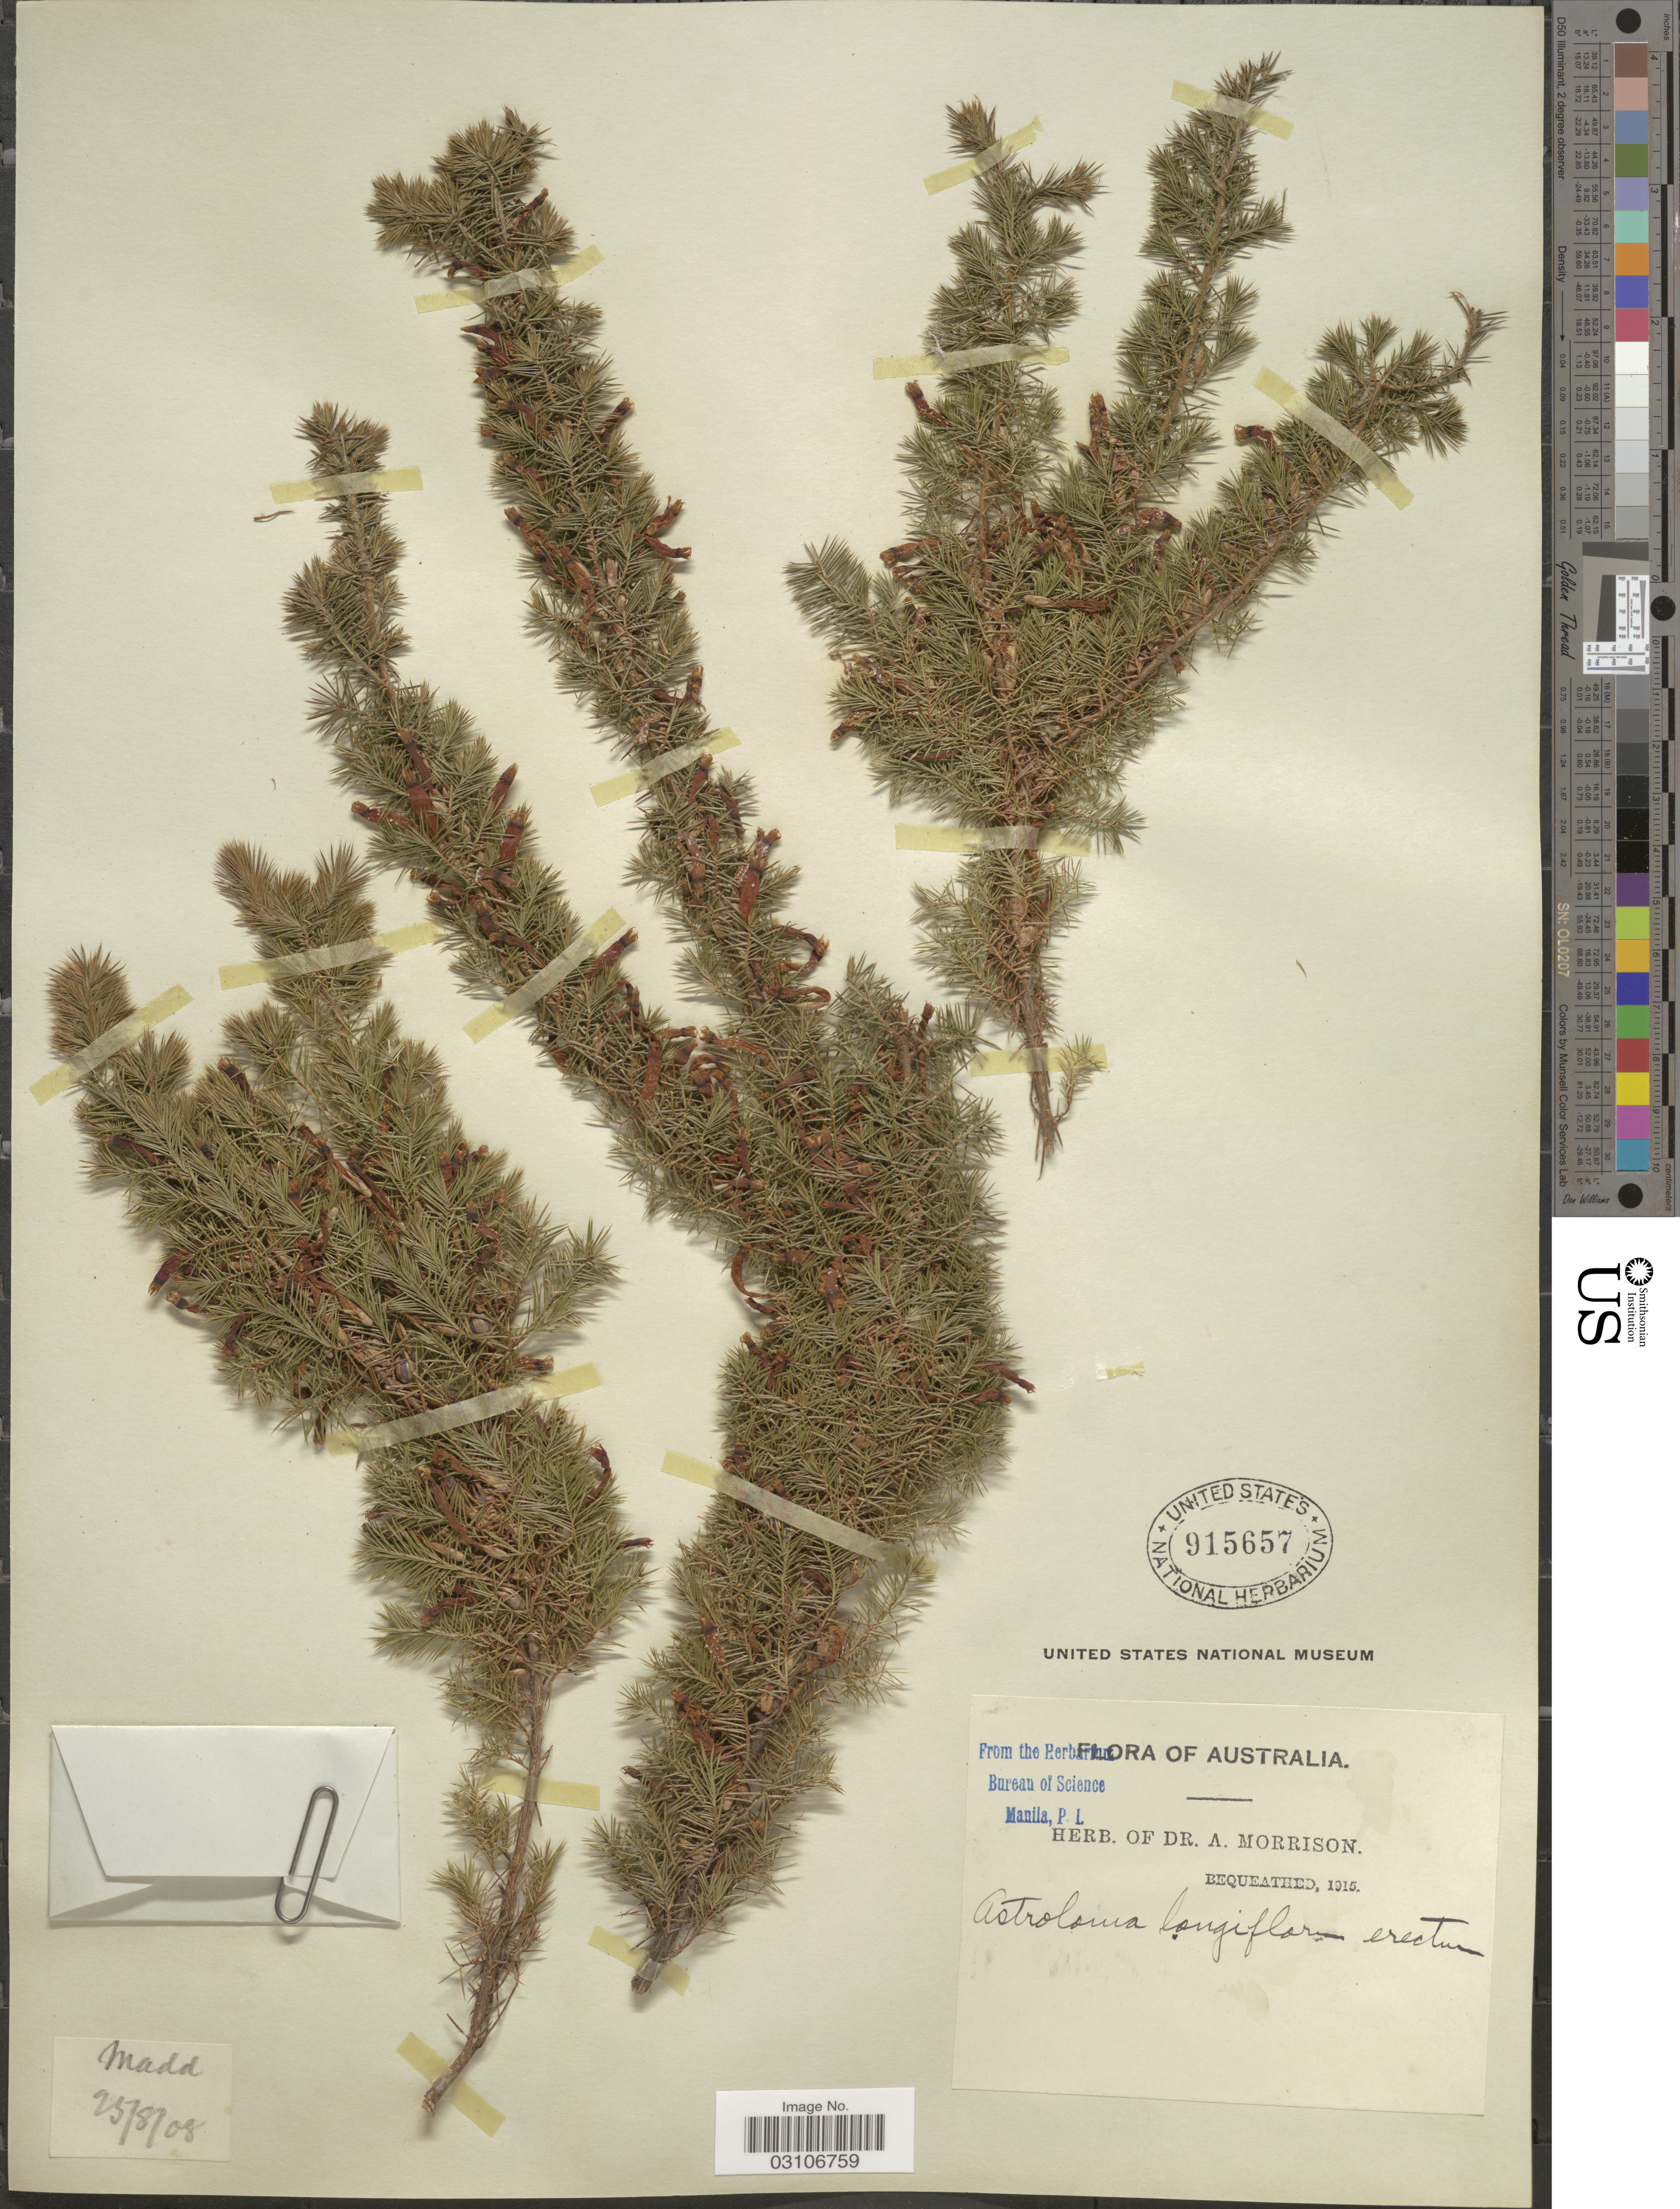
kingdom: Plantae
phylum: Tracheophyta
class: Magnoliopsida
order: Ericales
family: Ericaceae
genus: Astroloma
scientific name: Astroloma longiflorum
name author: Sond.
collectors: ex herb. Dr. A. Morrison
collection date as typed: Transcribed d/m/y: 25/8/8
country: Australia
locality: Madd.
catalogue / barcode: US 915657